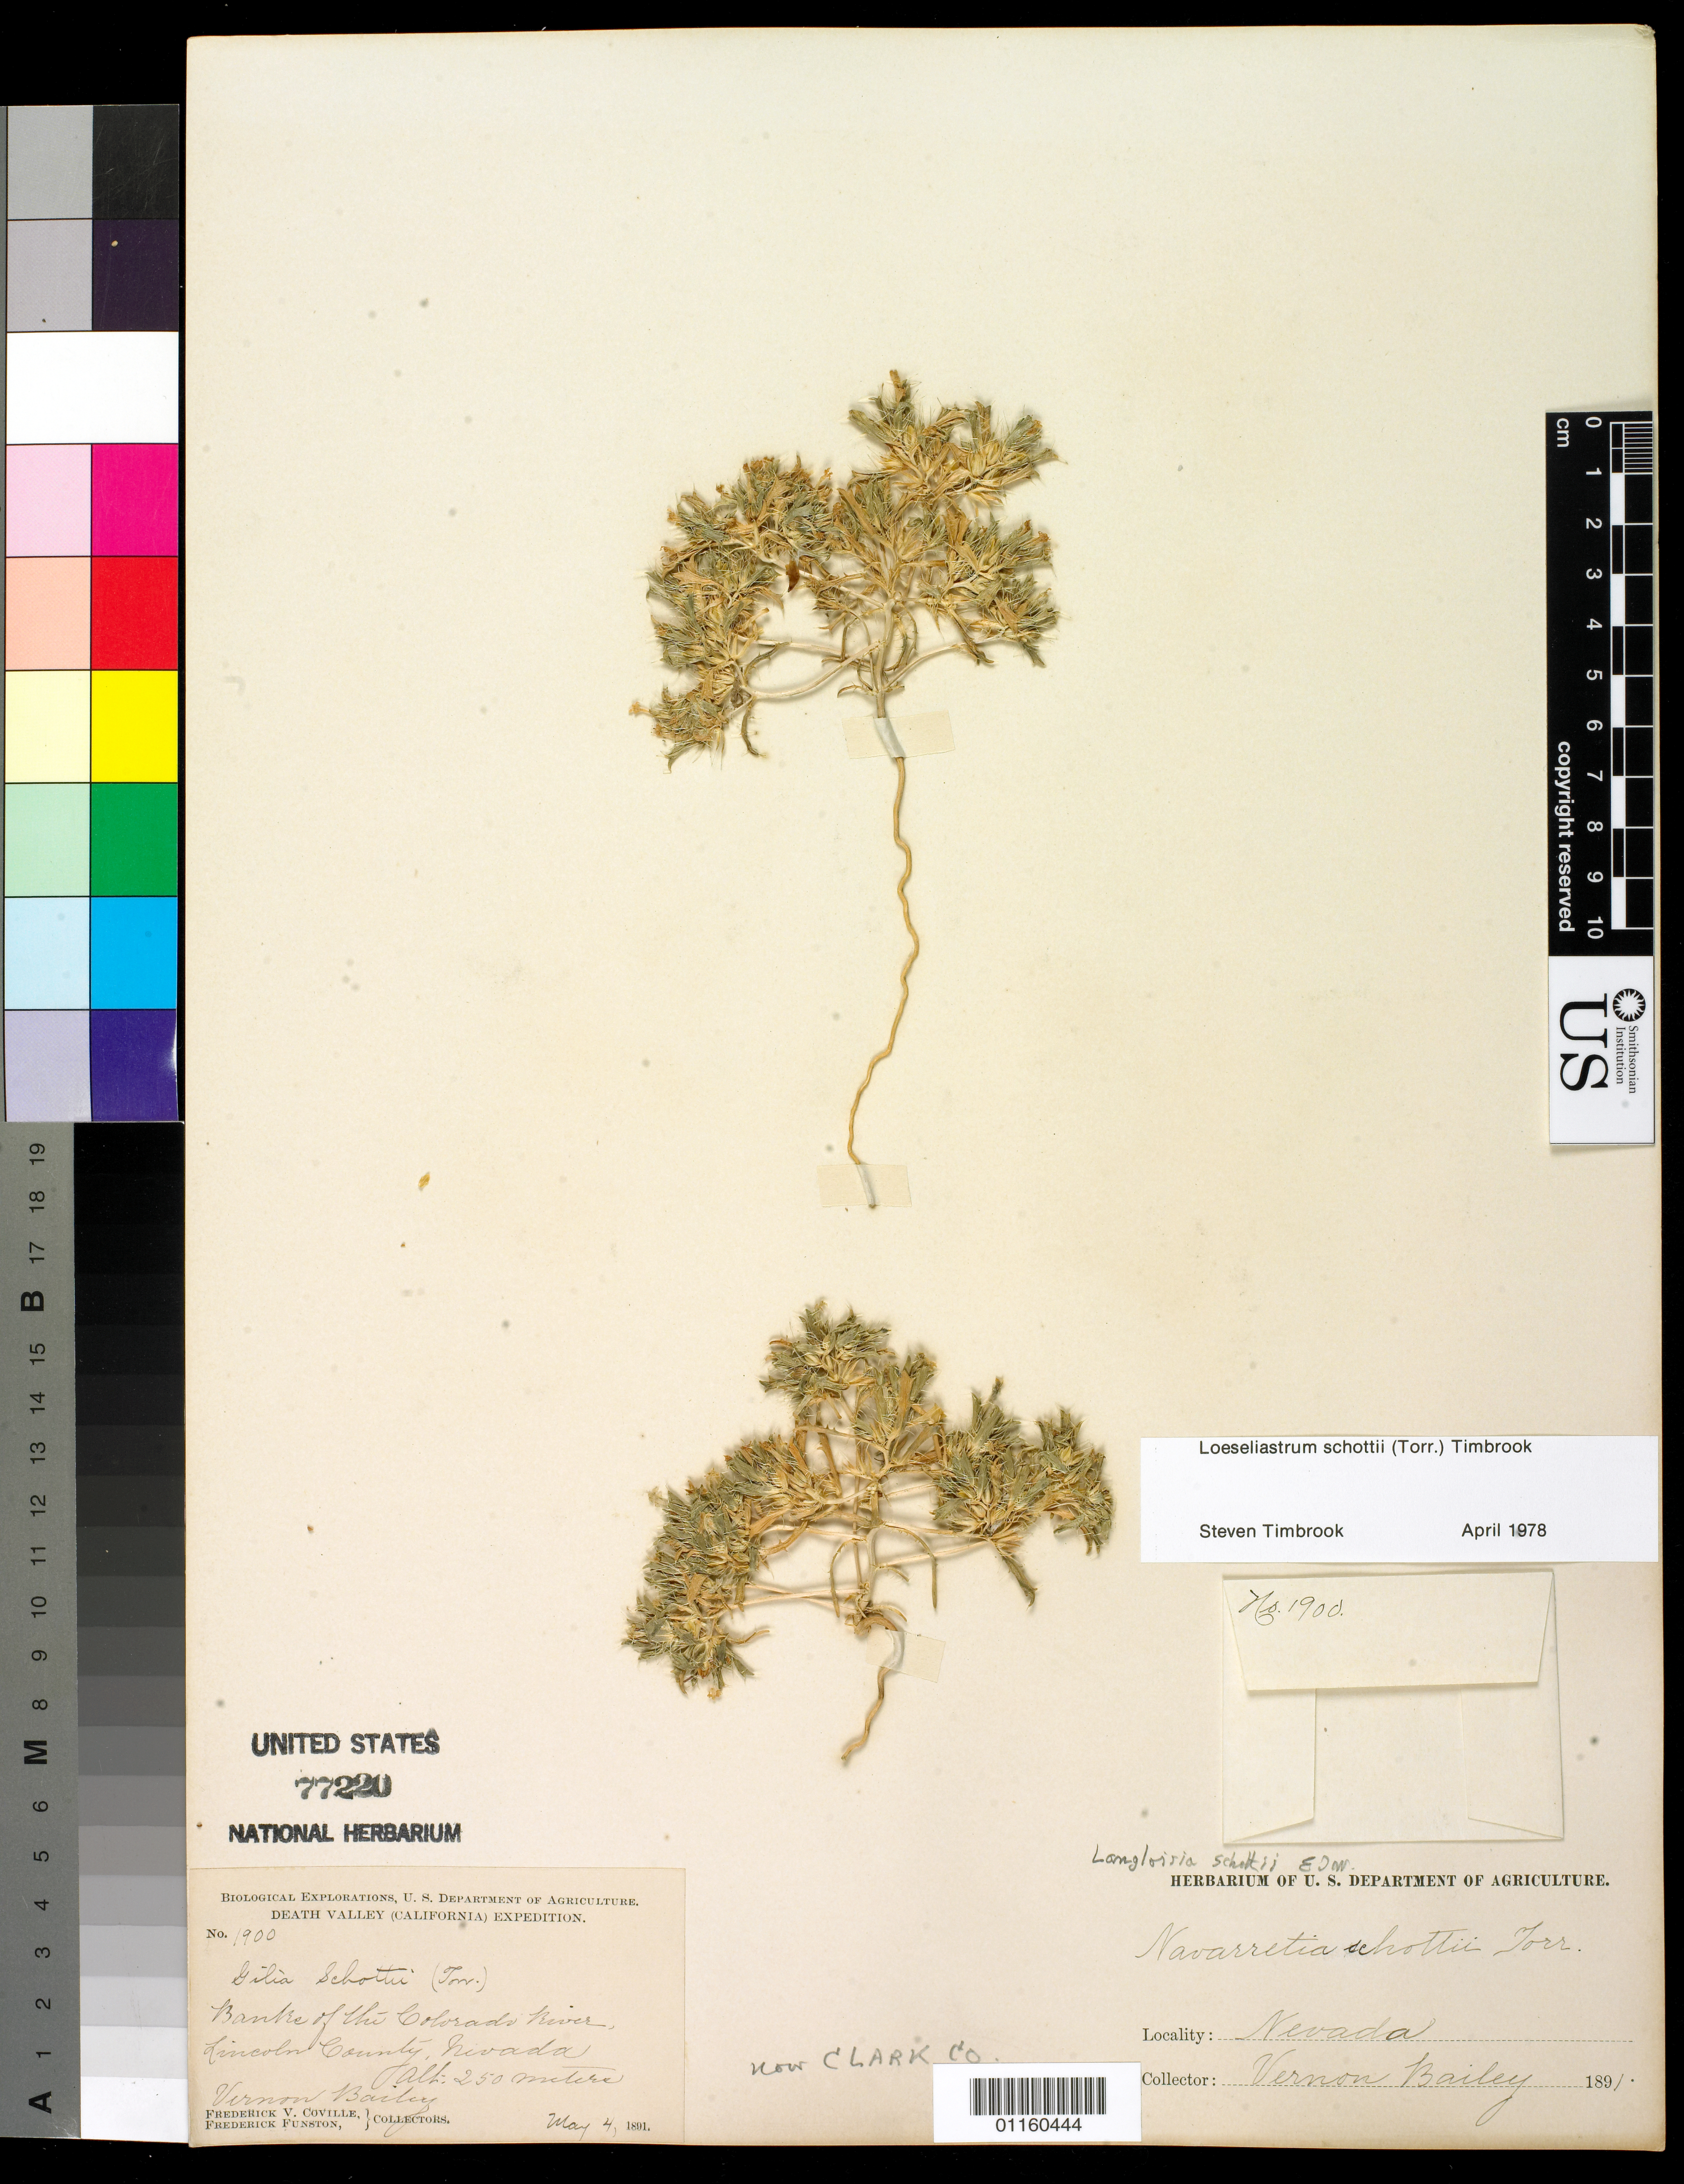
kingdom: Plantae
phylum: Tracheophyta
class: Magnoliopsida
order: Ericales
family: Polemoniaceae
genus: Loeseliastrum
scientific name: Loeseliastrum schottii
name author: (Torr.) Timbrook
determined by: Timbrook, S.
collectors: F. V. Coville, F. Funston & V. O. Bailey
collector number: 1900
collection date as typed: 4 May 1891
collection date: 1891-05-04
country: United States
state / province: Nevada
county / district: Lincoln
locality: Banks of the Colorado River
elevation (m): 250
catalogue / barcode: US 77220